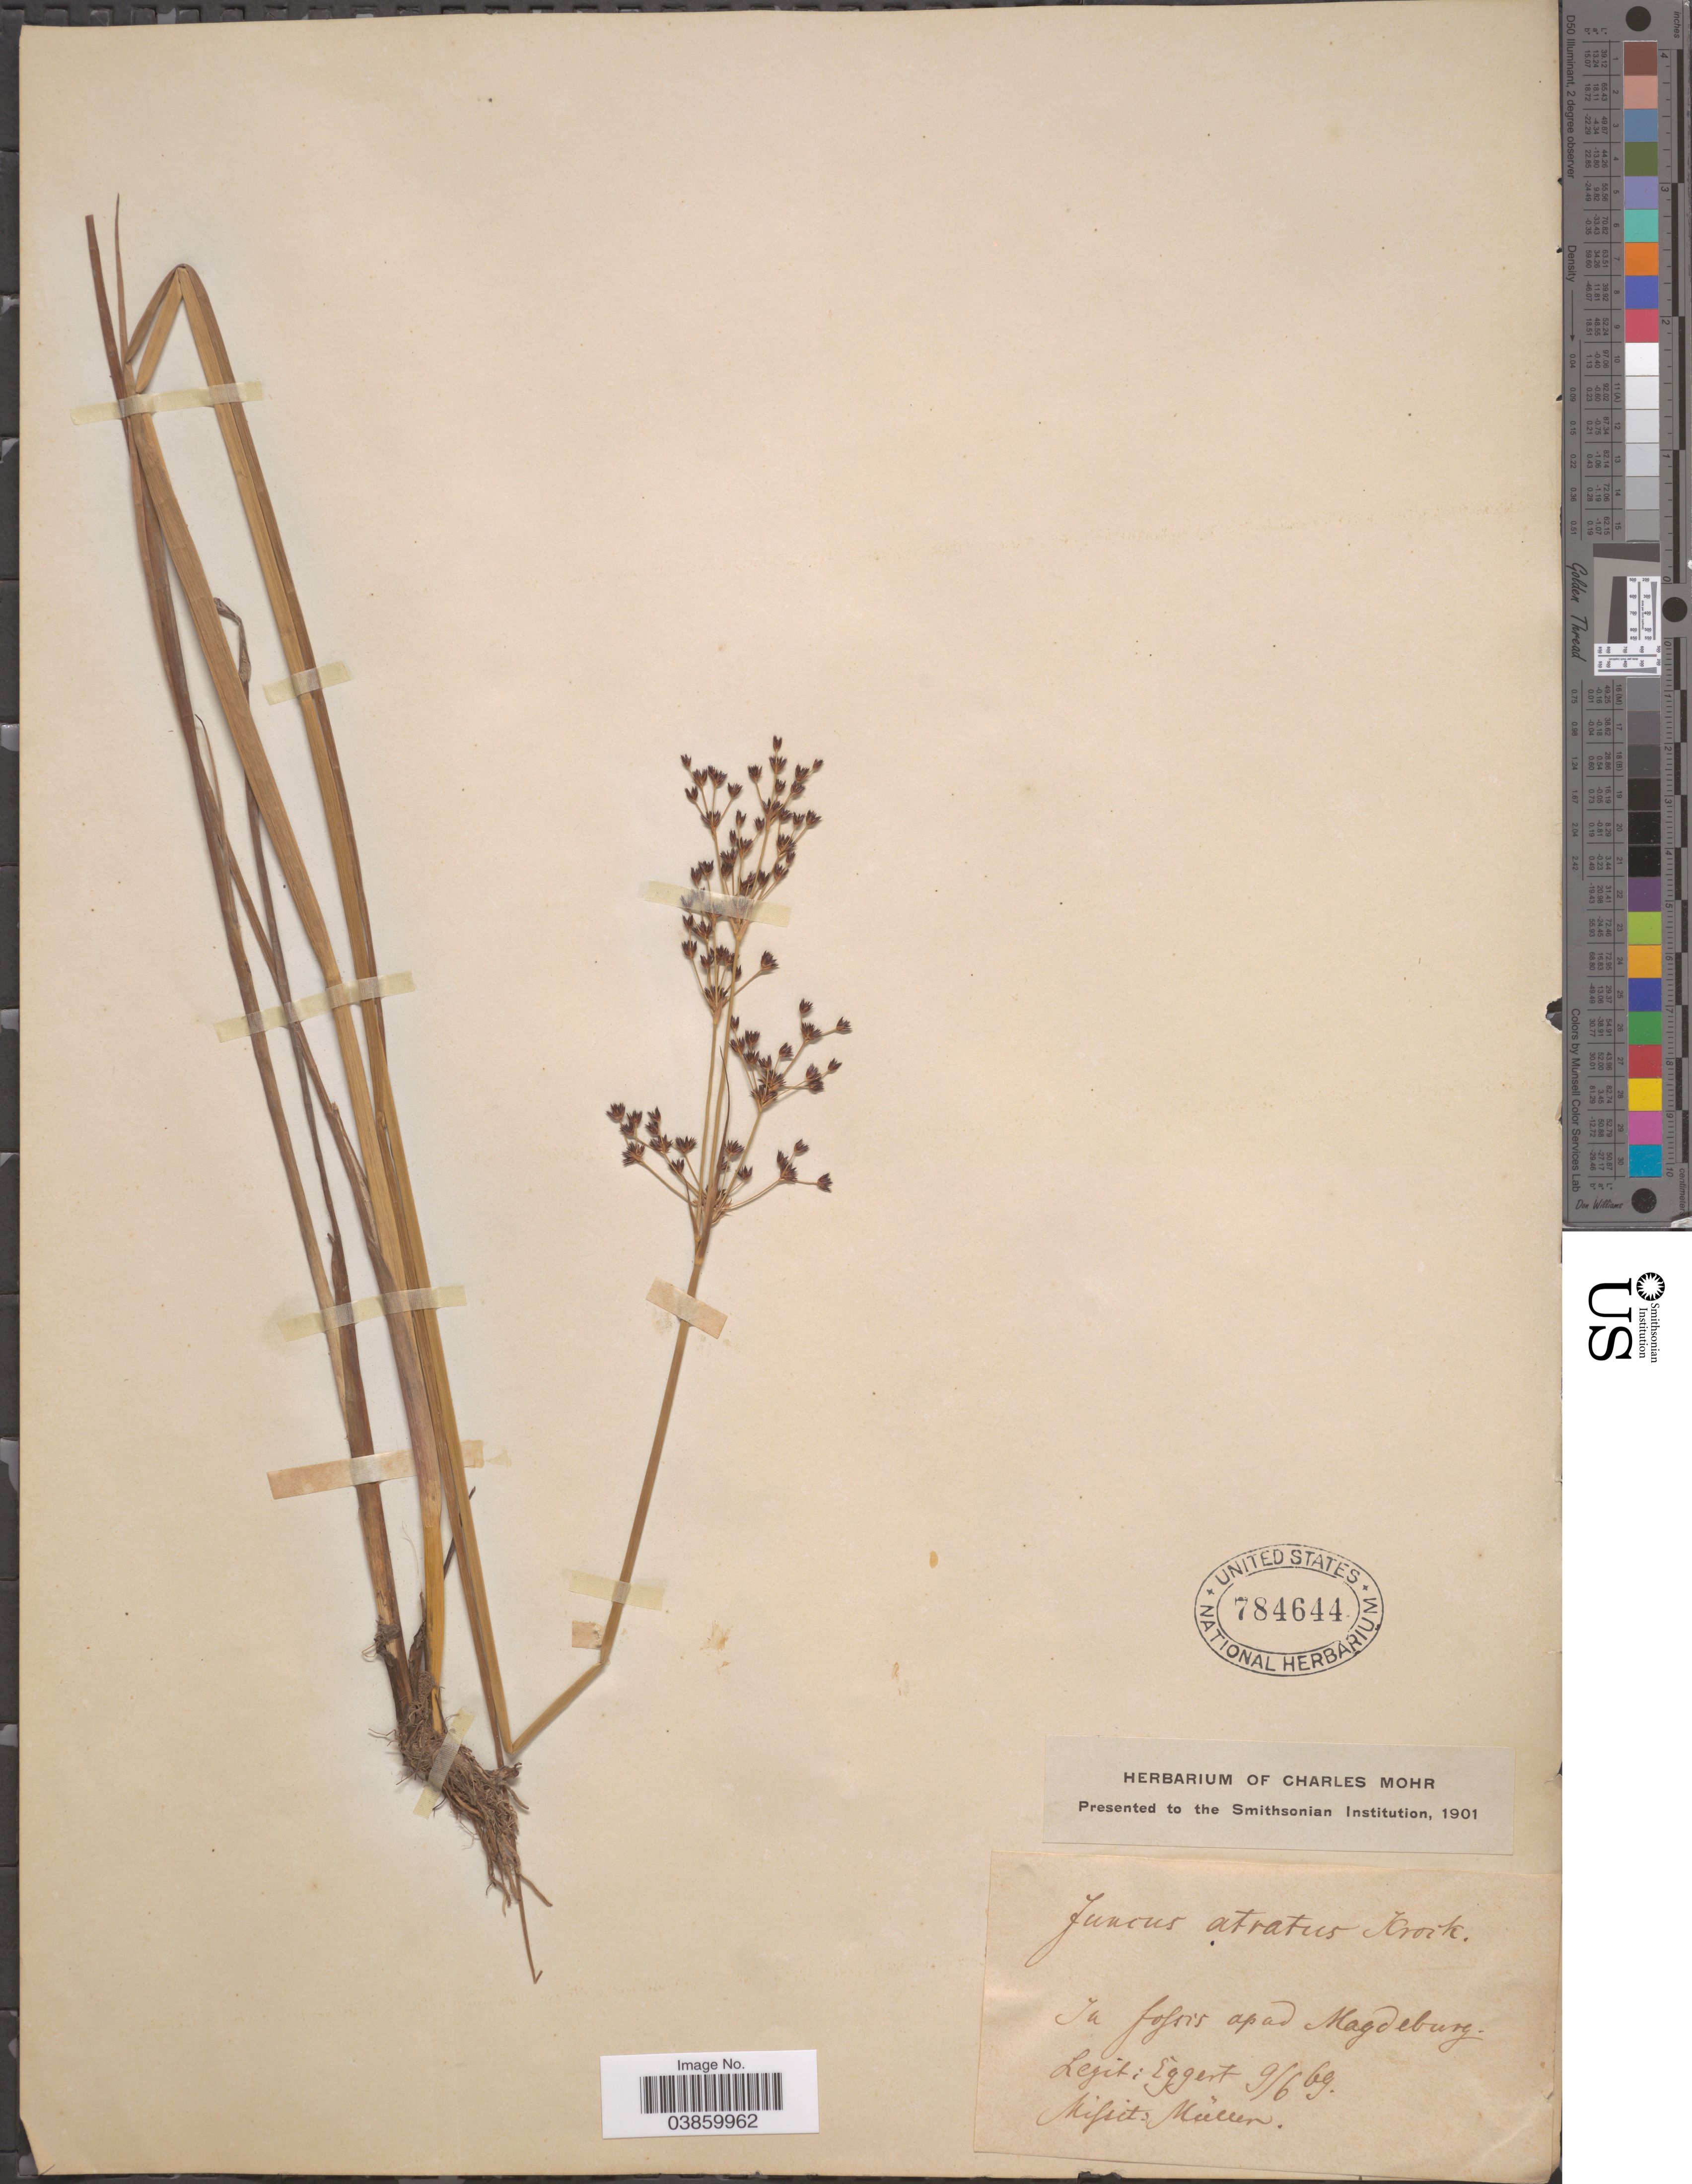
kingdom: Plantae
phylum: Tracheophyta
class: Liliopsida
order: Poales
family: Juncaceae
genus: Juncus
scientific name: Juncus atratus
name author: Krock.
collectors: Eggert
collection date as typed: Transcribed d/m/y: 9/6/69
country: Germany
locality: In fossis apad Magdeburg.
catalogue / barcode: US 784644